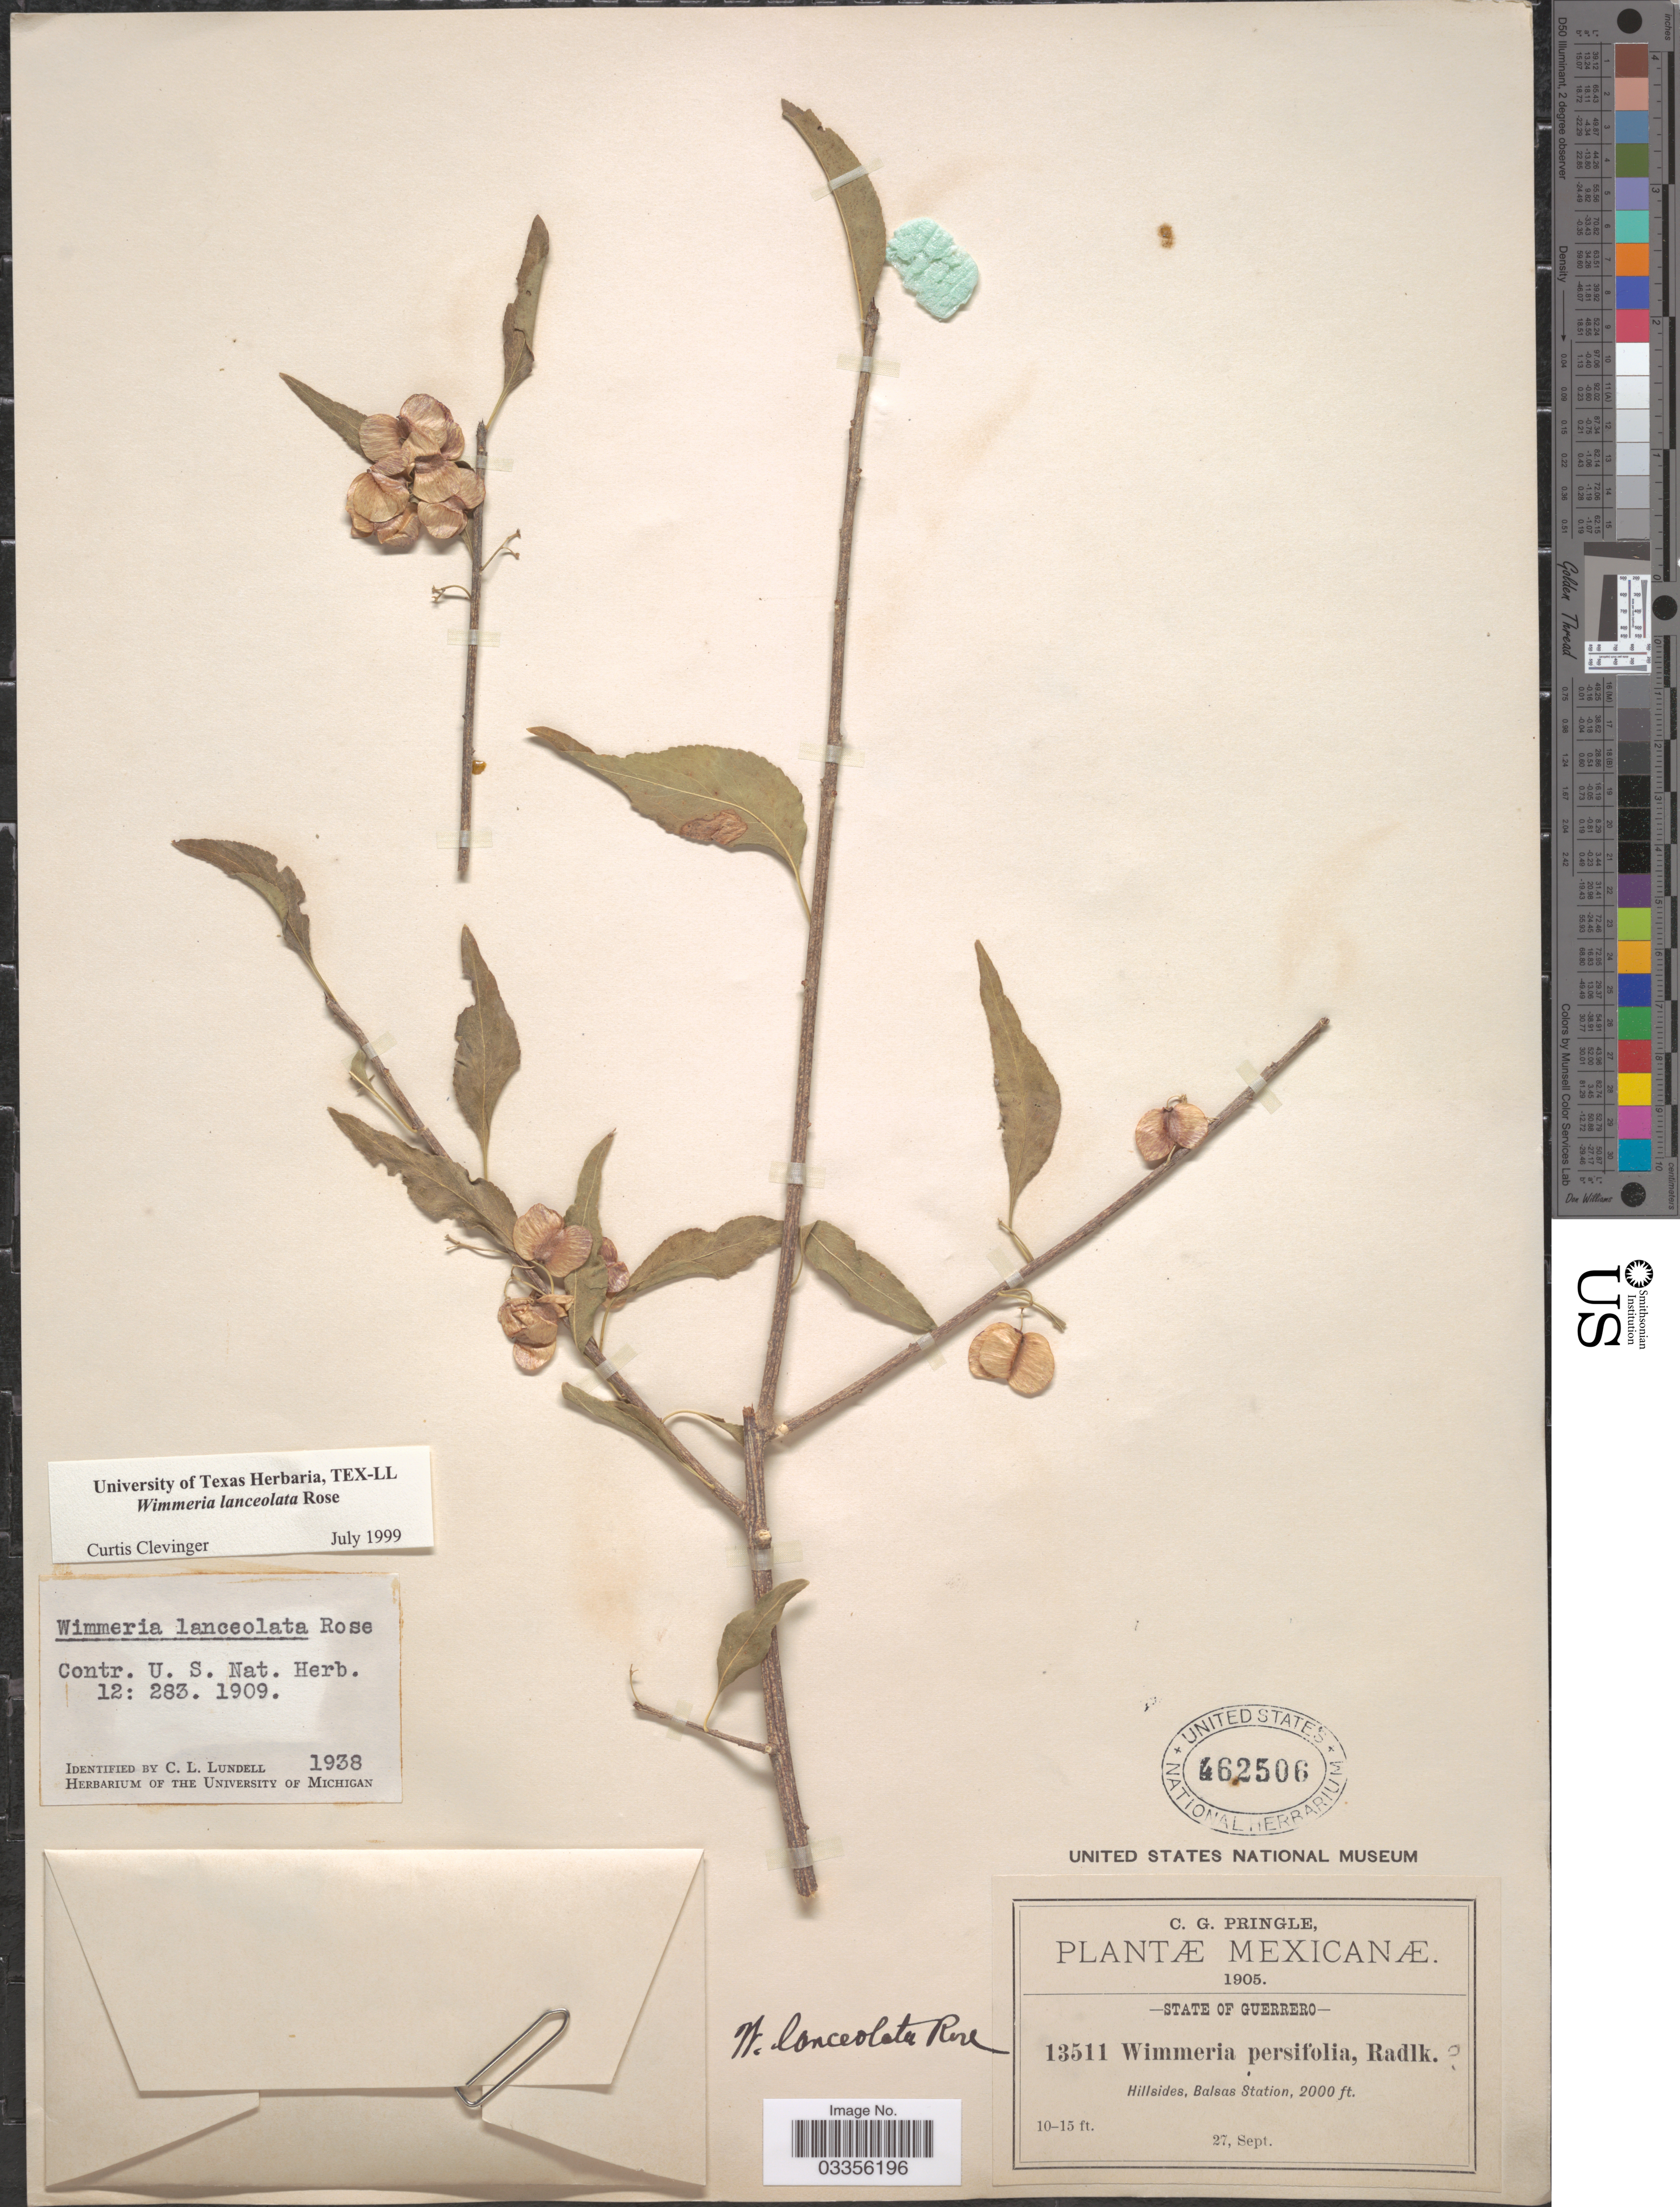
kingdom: Plantae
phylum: Tracheophyta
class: Magnoliopsida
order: Celastrales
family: Celastraceae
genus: Wimmeria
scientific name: Wimmeria lanceolata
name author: Rose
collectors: C. G. Pringle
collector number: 13511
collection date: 1905-09-27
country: Mexico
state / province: Guerrero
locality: Hillsides, Balsas Station.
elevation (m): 610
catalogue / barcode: US 462506